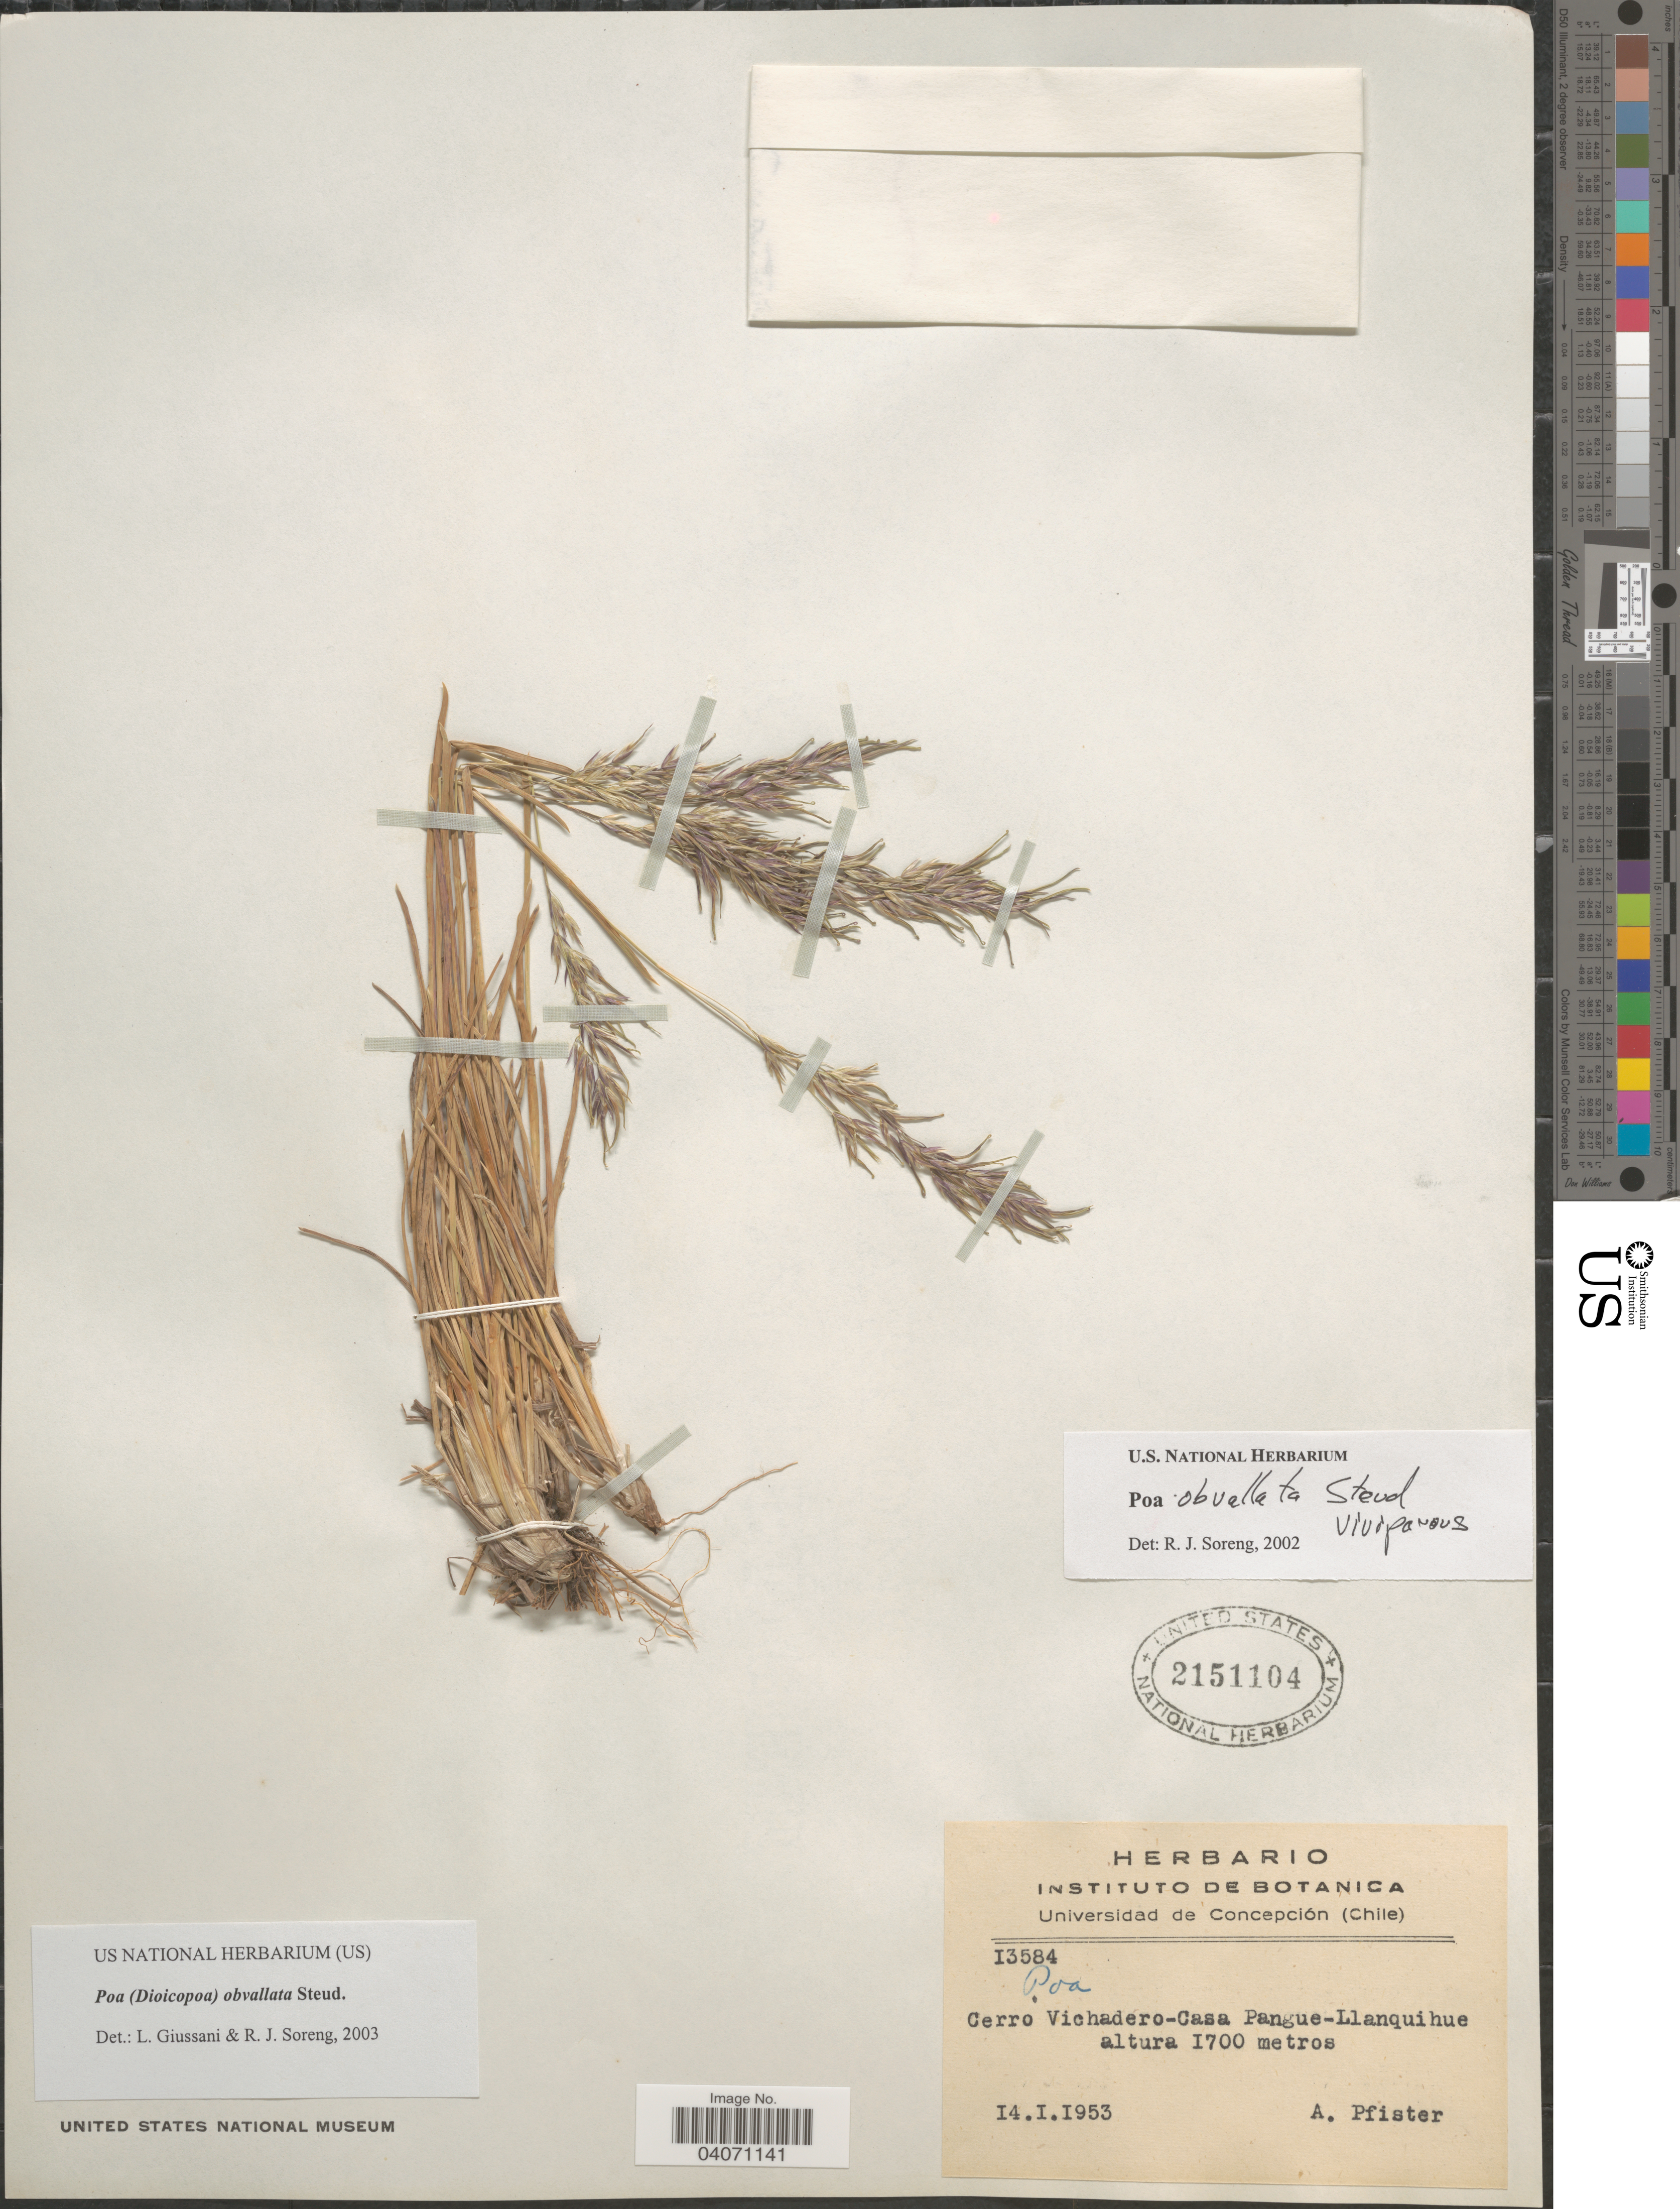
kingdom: Plantae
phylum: Tracheophyta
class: Liliopsida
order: Poales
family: Poaceae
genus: Poa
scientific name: Poa obvallata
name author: Steud.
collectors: A. Pfister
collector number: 13584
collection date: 1953-01-14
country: Chile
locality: Cerro Vichadero-Casa Pangue-Llanquihue.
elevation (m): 1700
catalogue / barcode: US 2151104